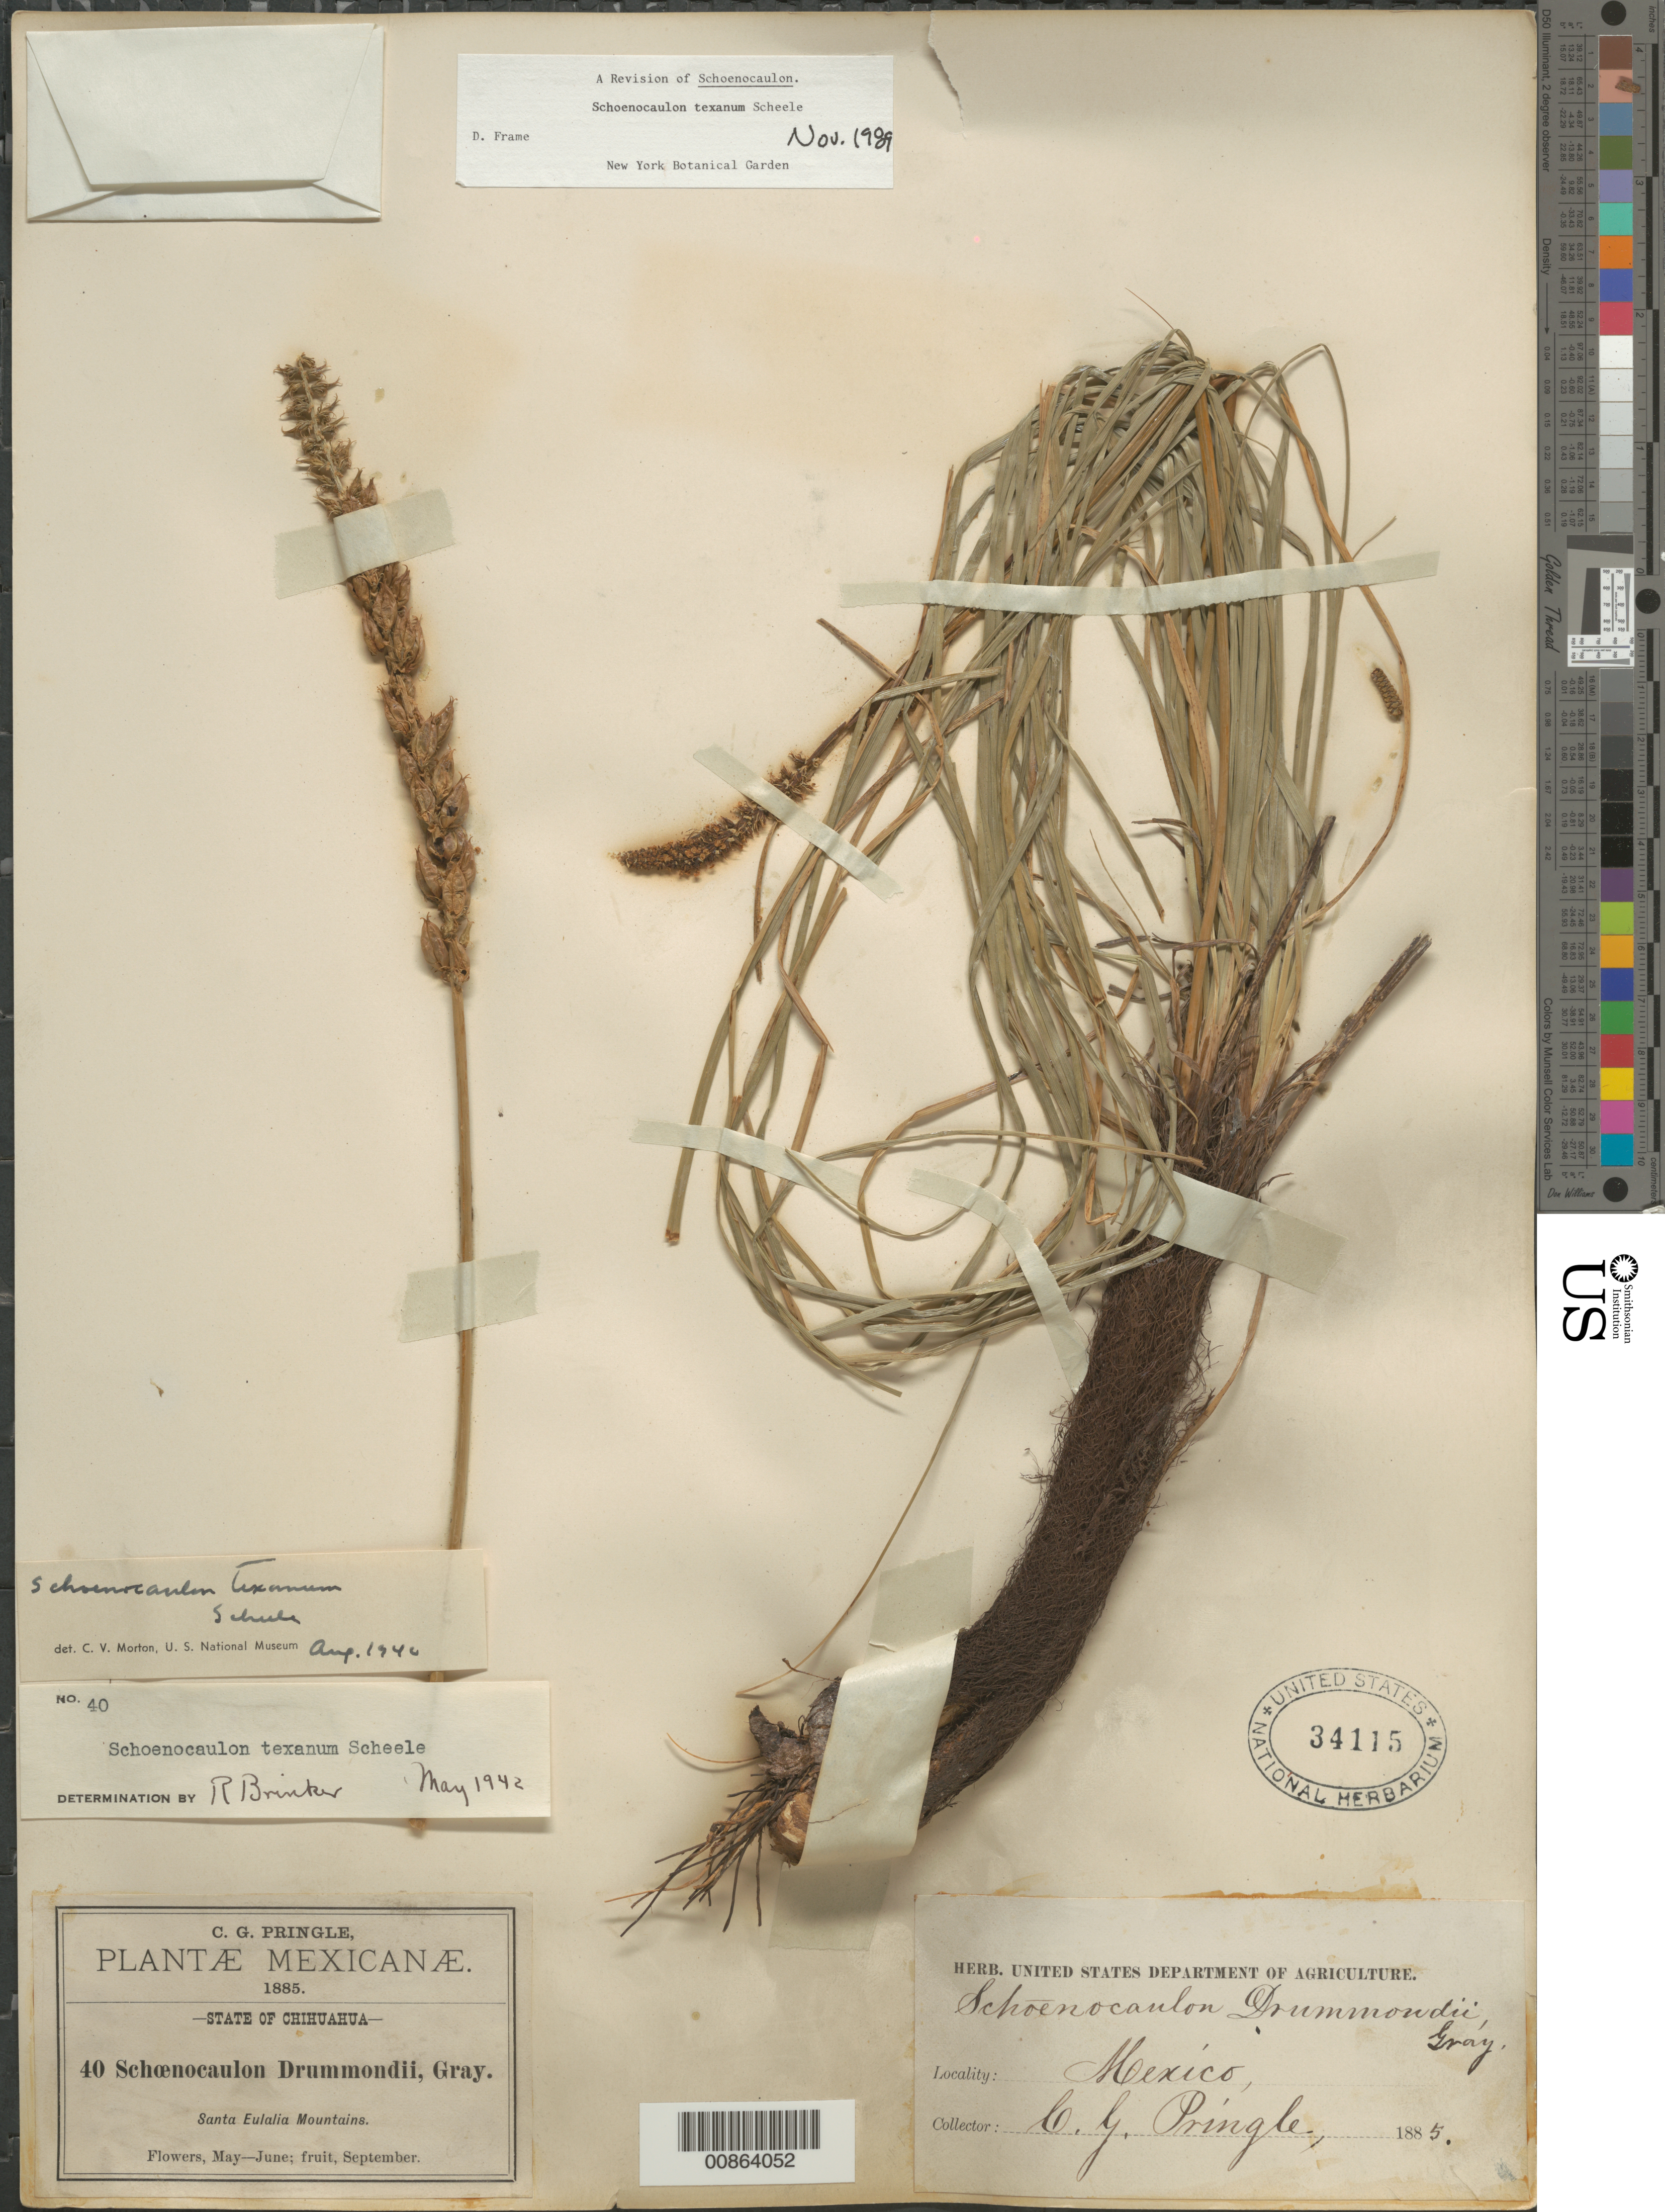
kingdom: Plantae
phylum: Tracheophyta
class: Liliopsida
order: Liliales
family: Melanthiaceae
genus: Schoenocaulon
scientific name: Schoenocaulon texanum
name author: Scheele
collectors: C. G. Pringle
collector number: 40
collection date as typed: May 1885 to -- Sep 1885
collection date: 1885-05/1885-09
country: Mexico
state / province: Chihuahua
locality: Santa Eulalia Mountains, Chihuahua.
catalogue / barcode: US 34115